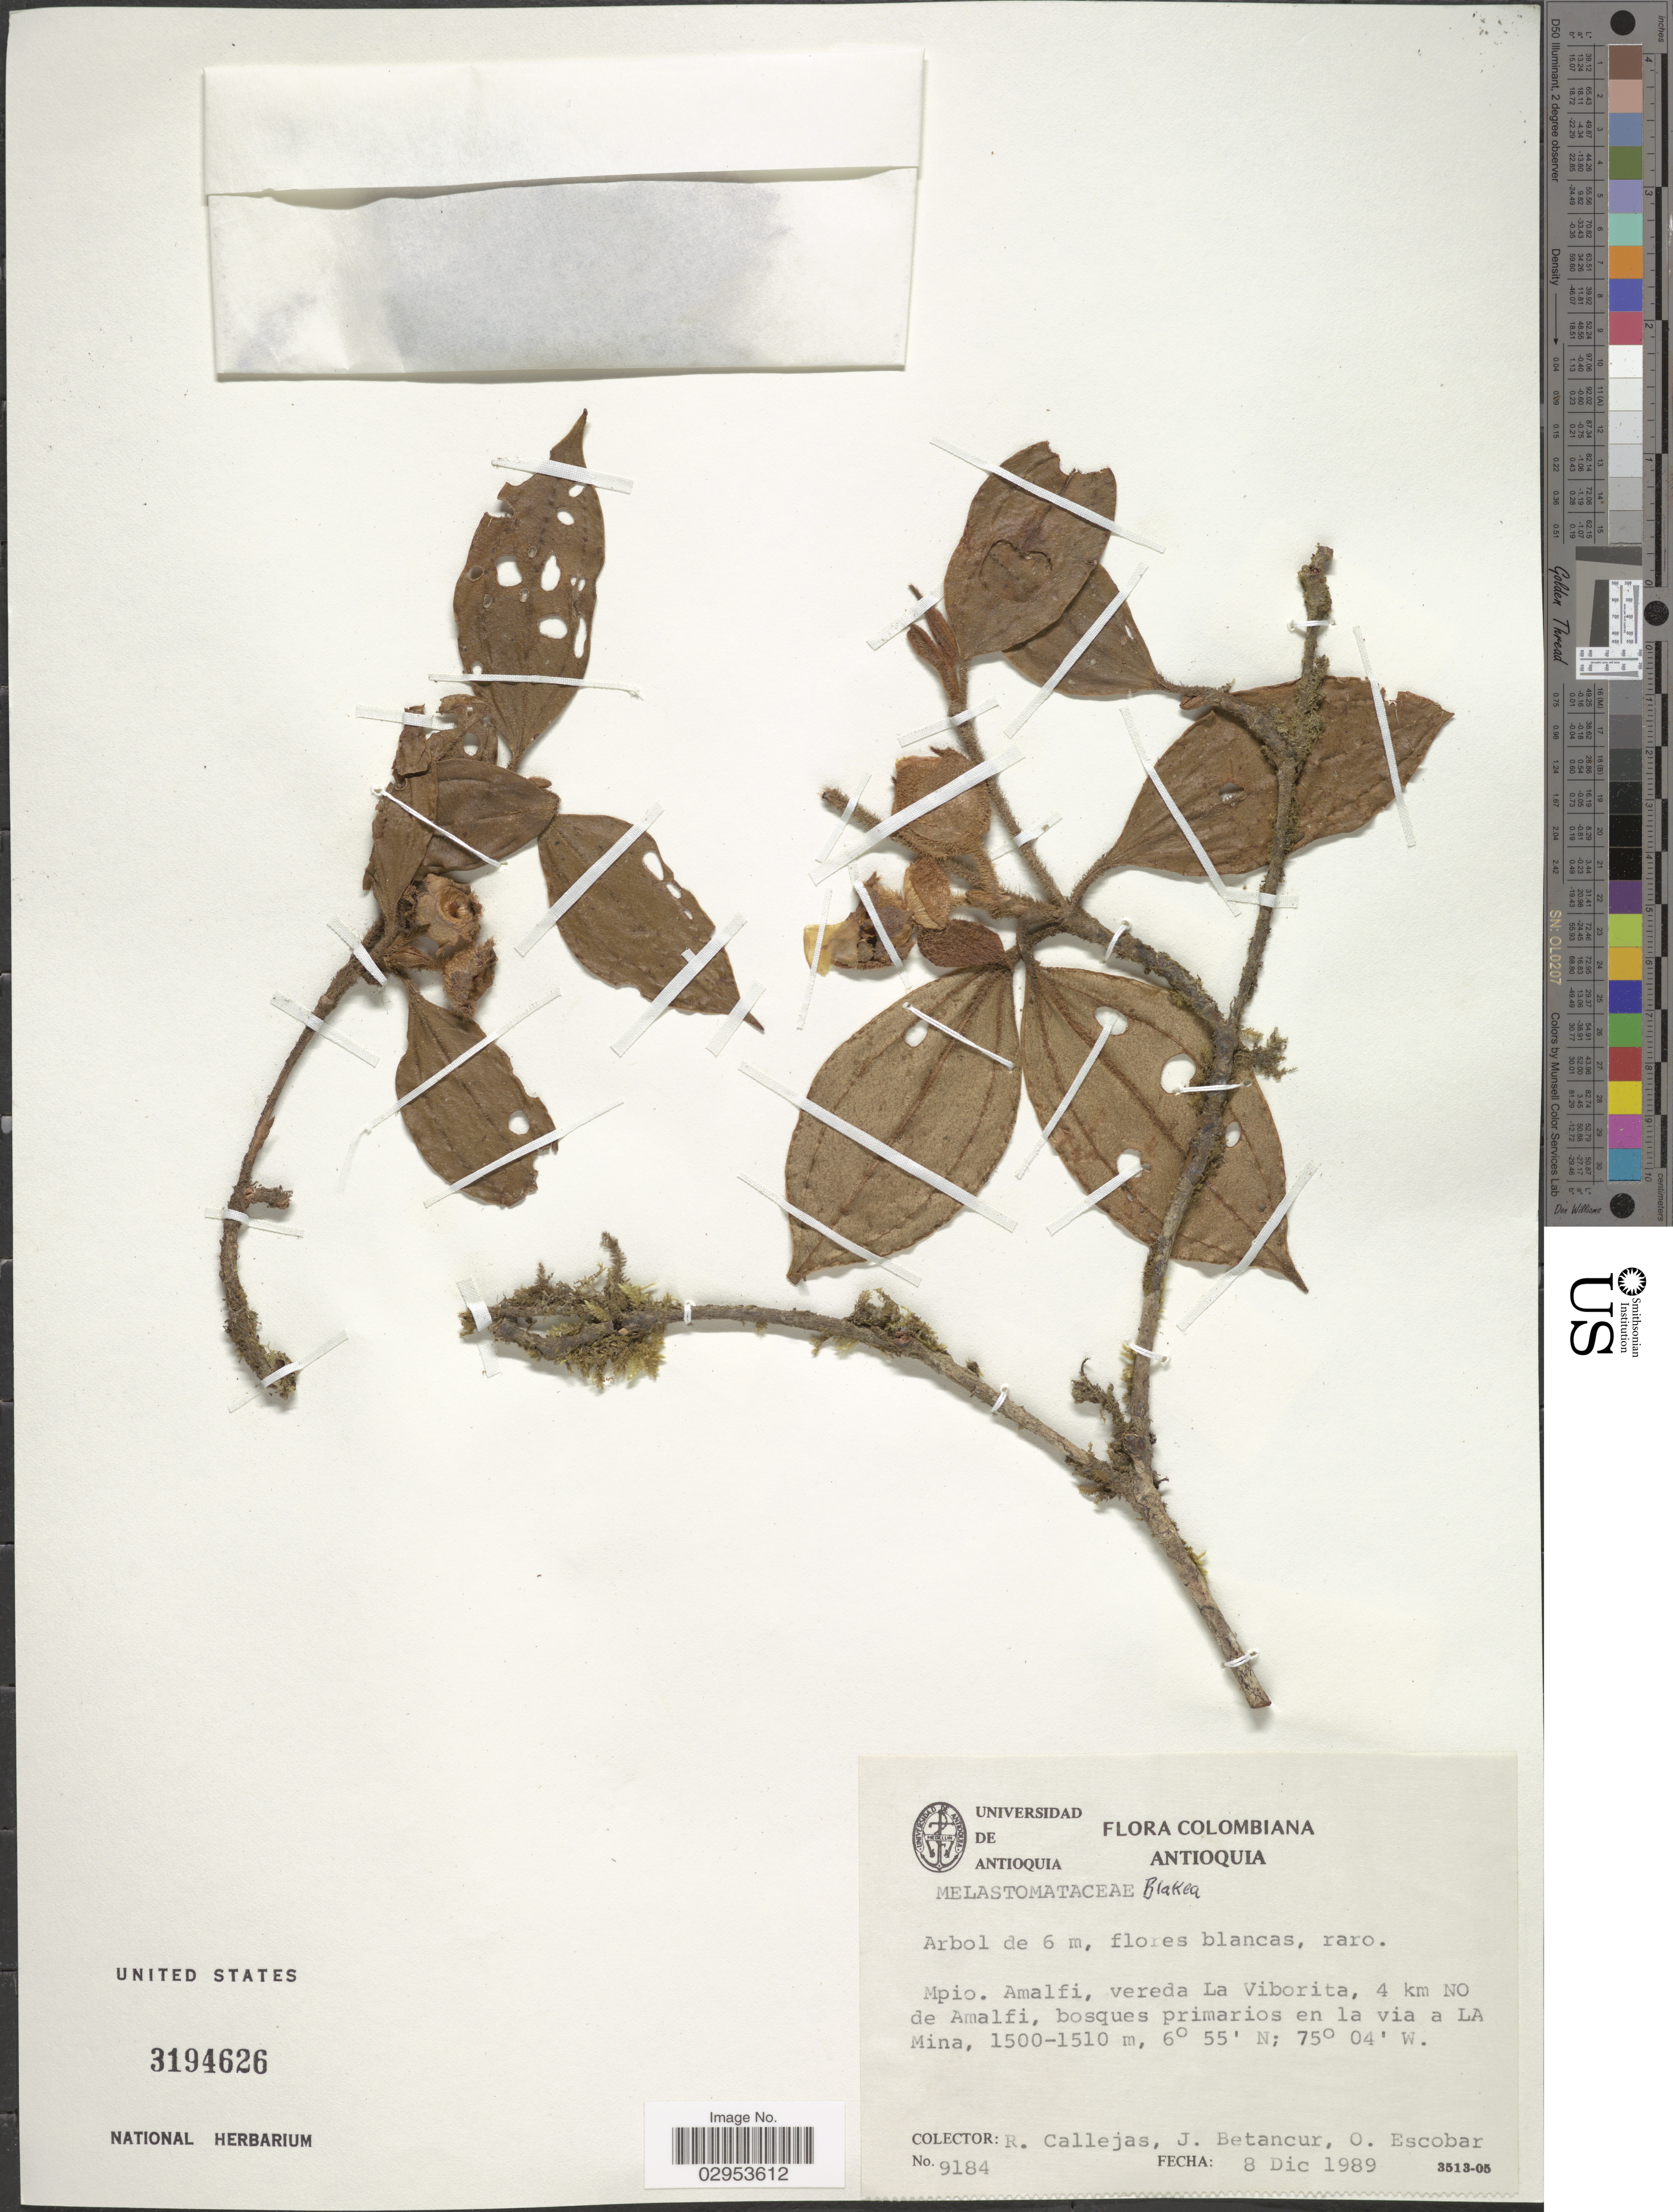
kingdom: Plantae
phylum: Tracheophyta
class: Magnoliopsida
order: Myrtales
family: Melastomataceae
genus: Blakea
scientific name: Blakea sp.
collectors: R. Callejas, J. Betancur & O. Escobar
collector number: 9184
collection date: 1989-12-08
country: Colombia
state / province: Antioquia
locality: Mpio. Amalfi, vereda La Viborita, 4 km NO de Amalfi, bosques primarios en la via a LA Mina.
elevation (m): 1500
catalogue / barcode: US 3194626